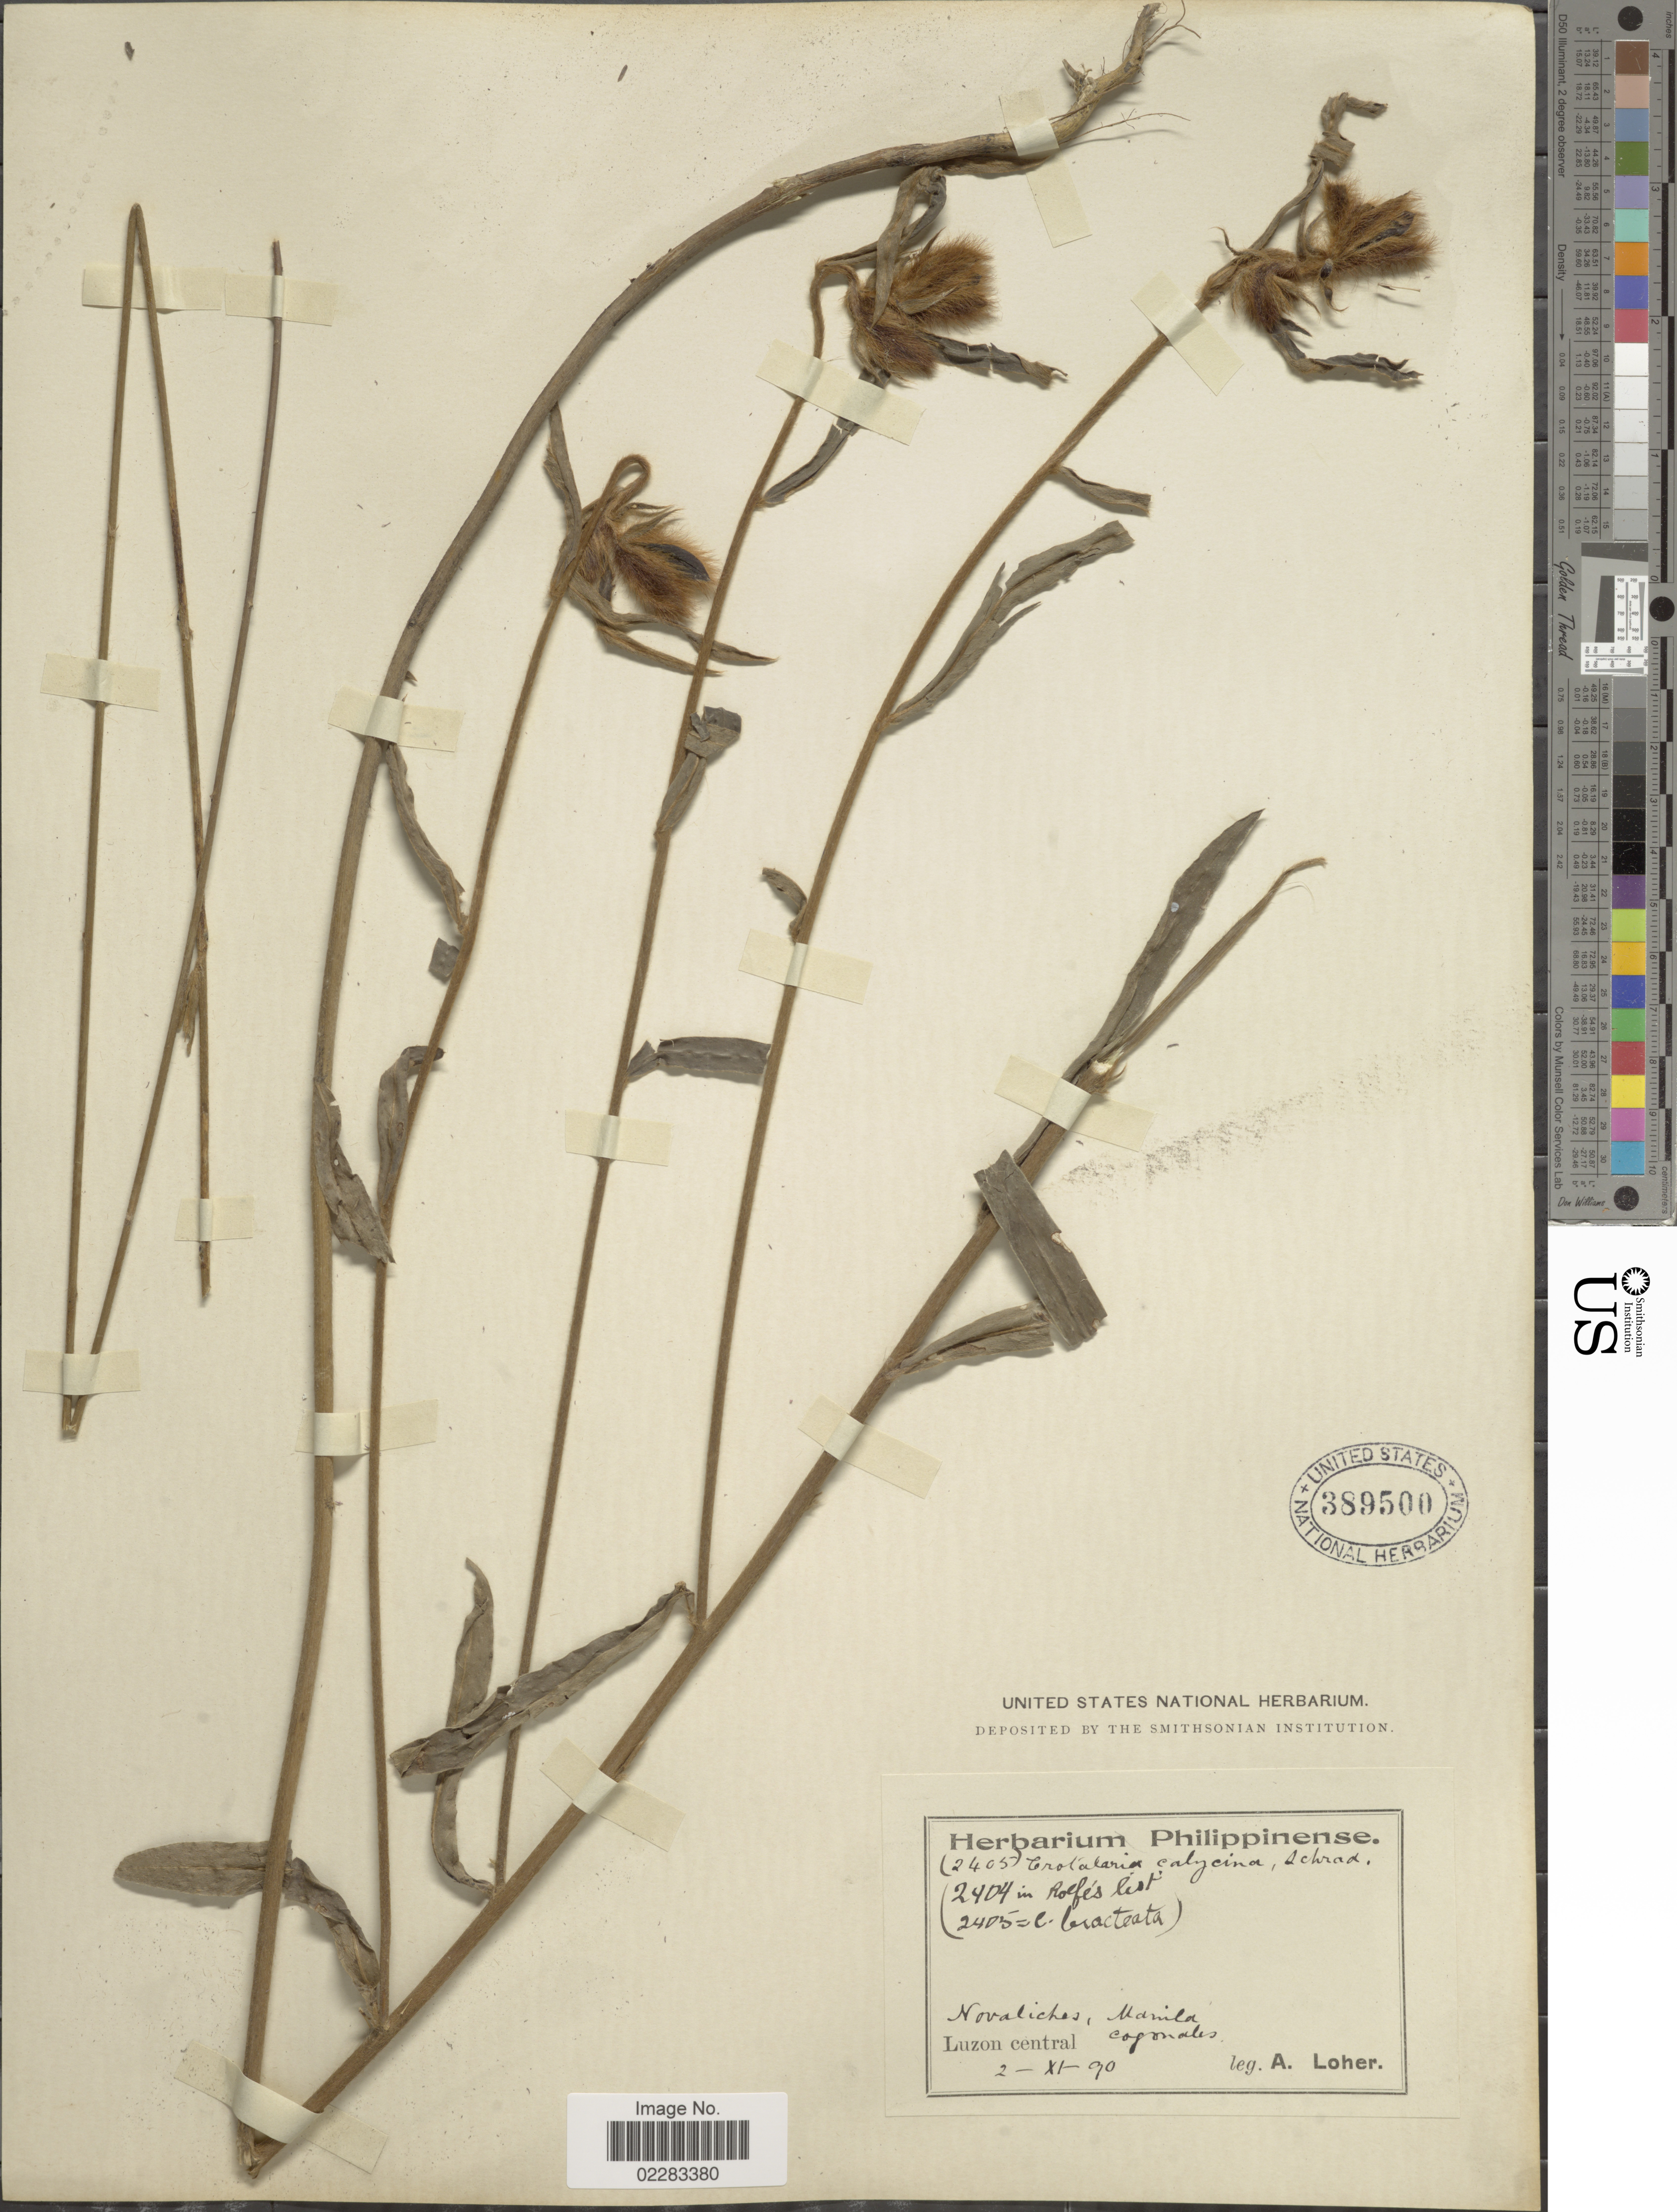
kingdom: Plantae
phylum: Tracheophyta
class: Magnoliopsida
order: Fabales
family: Fabaceae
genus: Crotalaria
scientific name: Crotalaria calycina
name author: Schrank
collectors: A. Loher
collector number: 2405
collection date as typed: Transcribed d/m/y: 2/11/90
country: Philippines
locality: Novaliches, Manila, Luzon central. cogonales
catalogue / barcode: US 389500